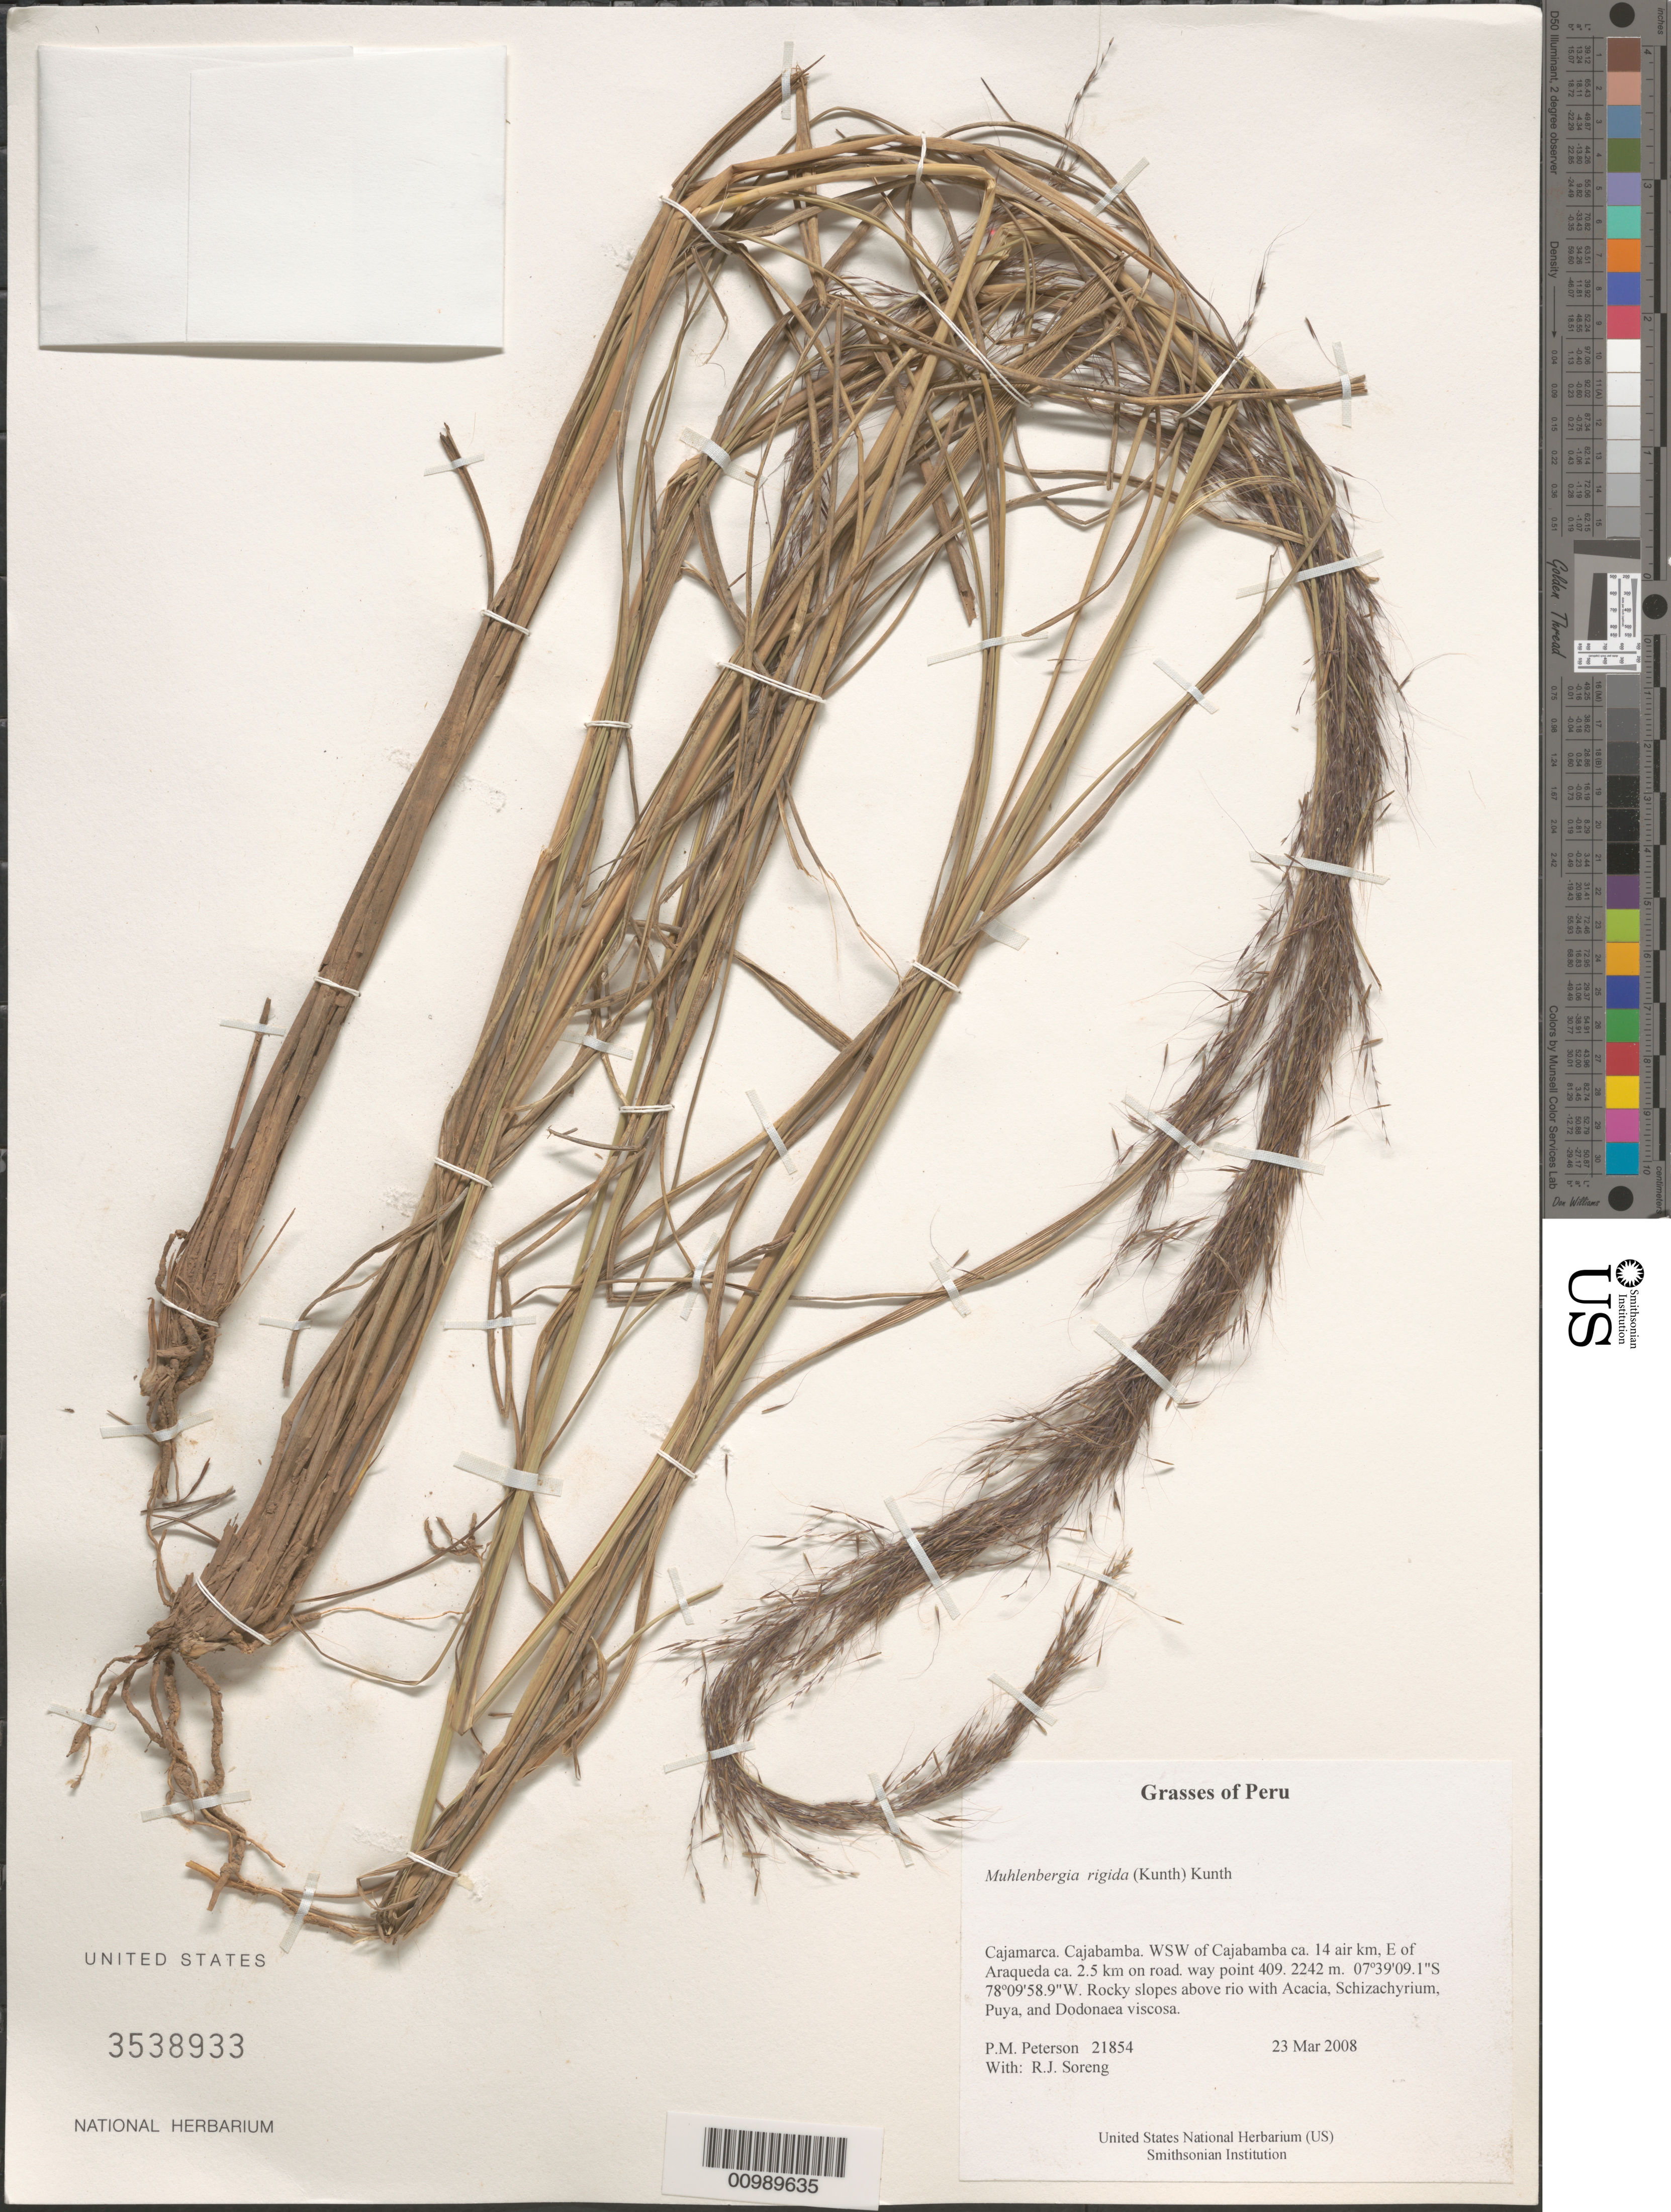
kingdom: Plantae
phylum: Tracheophyta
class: Liliopsida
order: Poales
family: Poaceae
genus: Muhlenbergia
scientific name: Muhlenbergia rigida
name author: (Kunth) Kunth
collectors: P. M. Peterson & R. J. Soreng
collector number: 21854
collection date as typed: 23 Mar 2008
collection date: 2008-03-23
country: Peru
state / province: Cajamarca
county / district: Cajabamba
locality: WSW of Cajabamba ca. 14 air km, E of Araqueda ca. 2.5 km on road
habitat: Rocky slopes above rio with Acacia, Schizachyrium, Puya, and Dodonaea viscosa.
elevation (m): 2242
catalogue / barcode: US 3538933